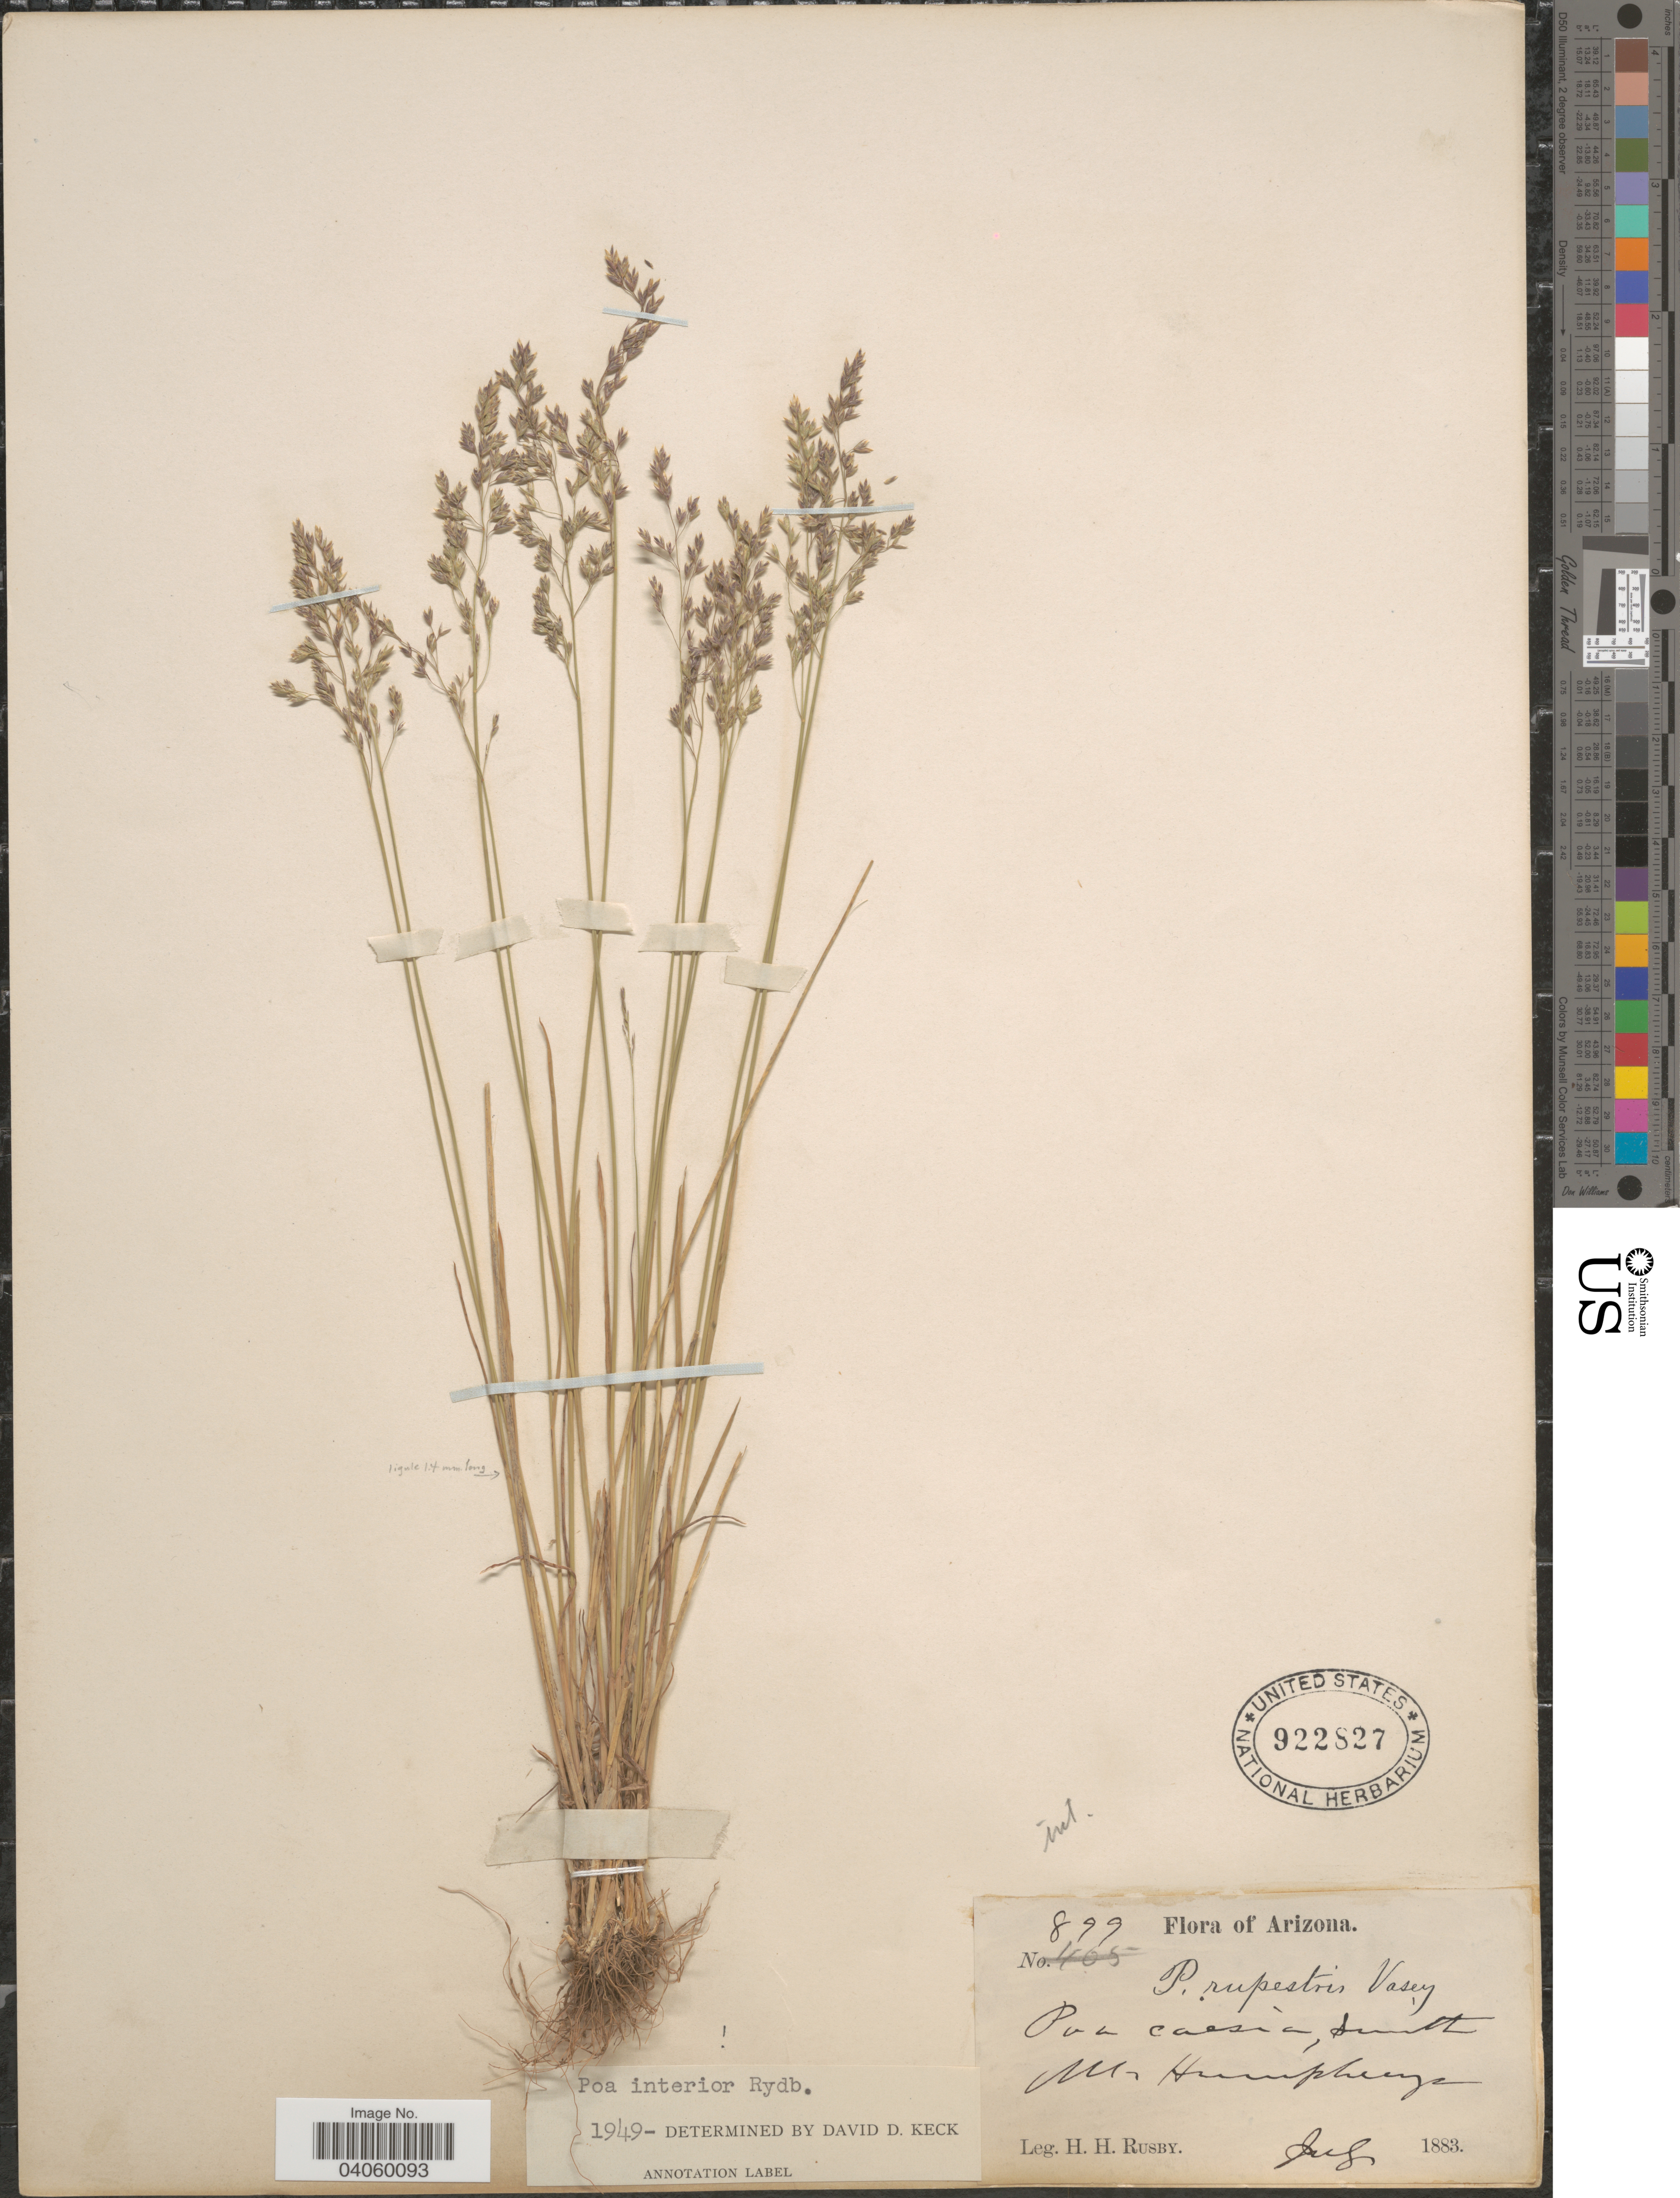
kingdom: Plantae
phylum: Tracheophyta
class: Liliopsida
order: Poales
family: Poaceae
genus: Poa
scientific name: Poa interior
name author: Rydb.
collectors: H. H. Rusby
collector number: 899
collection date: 1883-07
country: United States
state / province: Arizona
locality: Mt Humphreys.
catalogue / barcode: US 922827